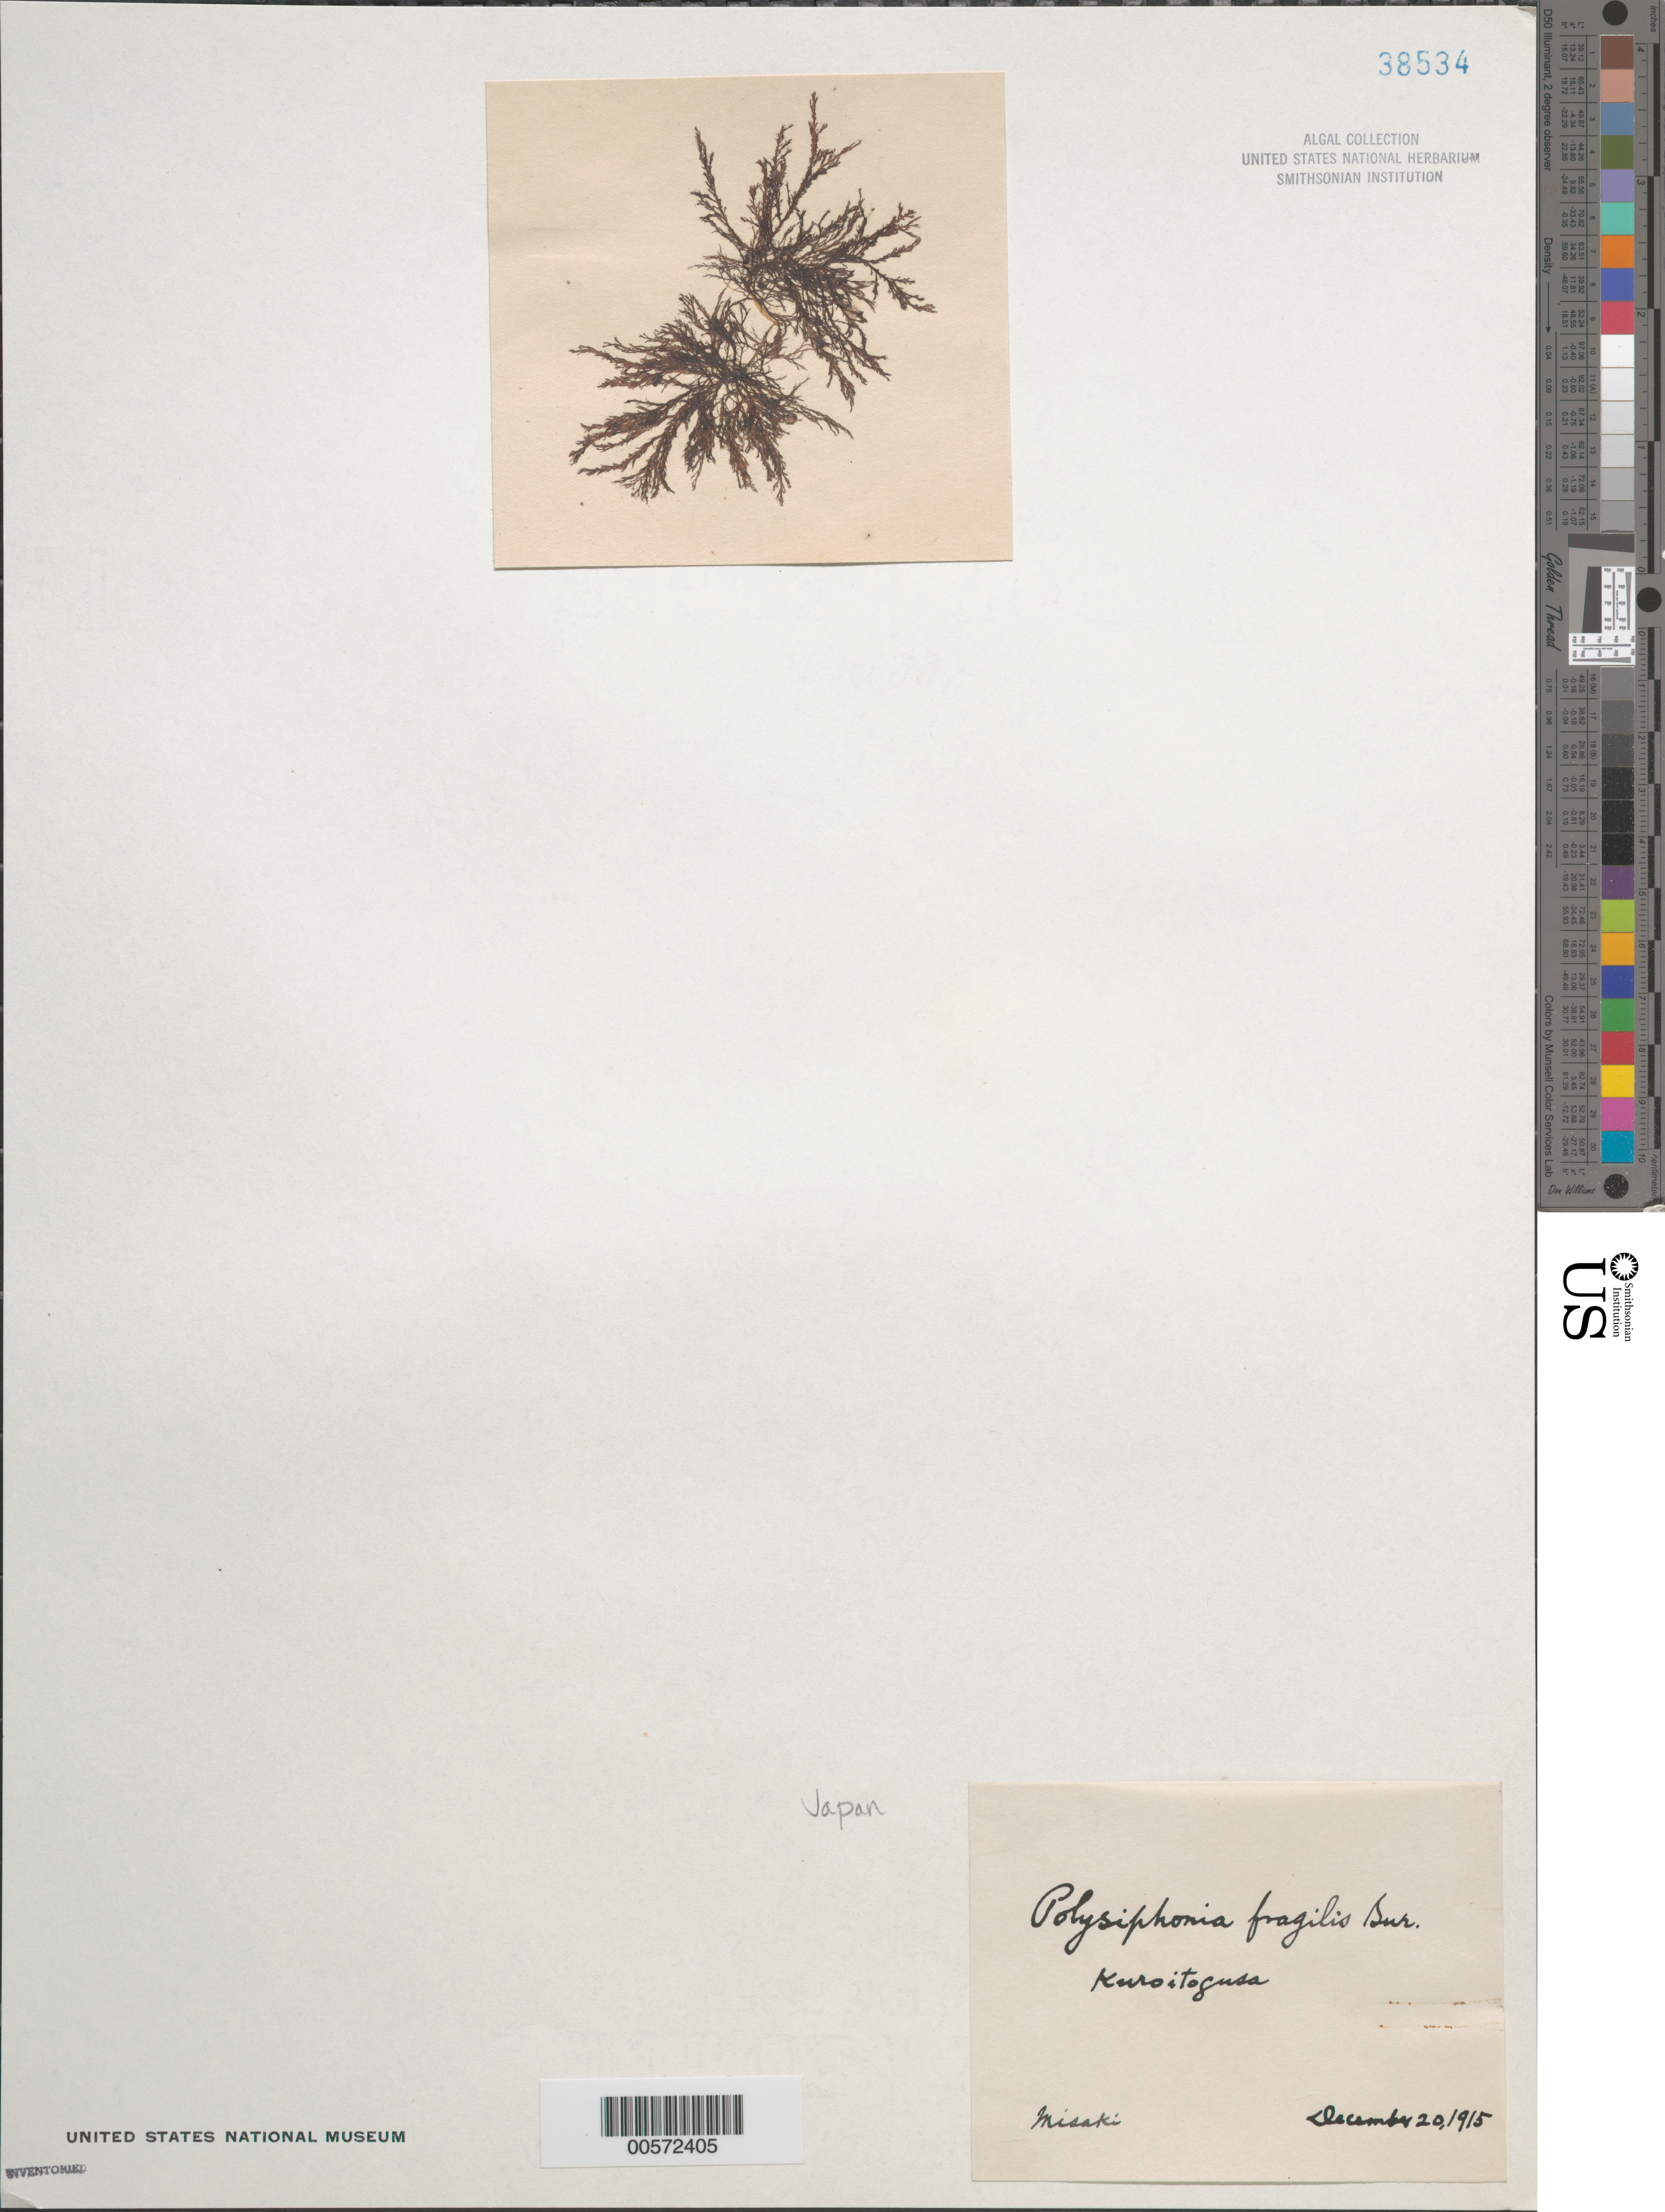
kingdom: Plantae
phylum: Rhodophyta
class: Florideophyceae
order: Ceramiales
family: Rhodomelaceae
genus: Polysiphonia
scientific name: Polysiphonia fragilis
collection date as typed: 20 Dec 1915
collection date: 1915-12-20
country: Japan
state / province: Kanagawa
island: Honshu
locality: Misaki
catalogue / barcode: US 38534